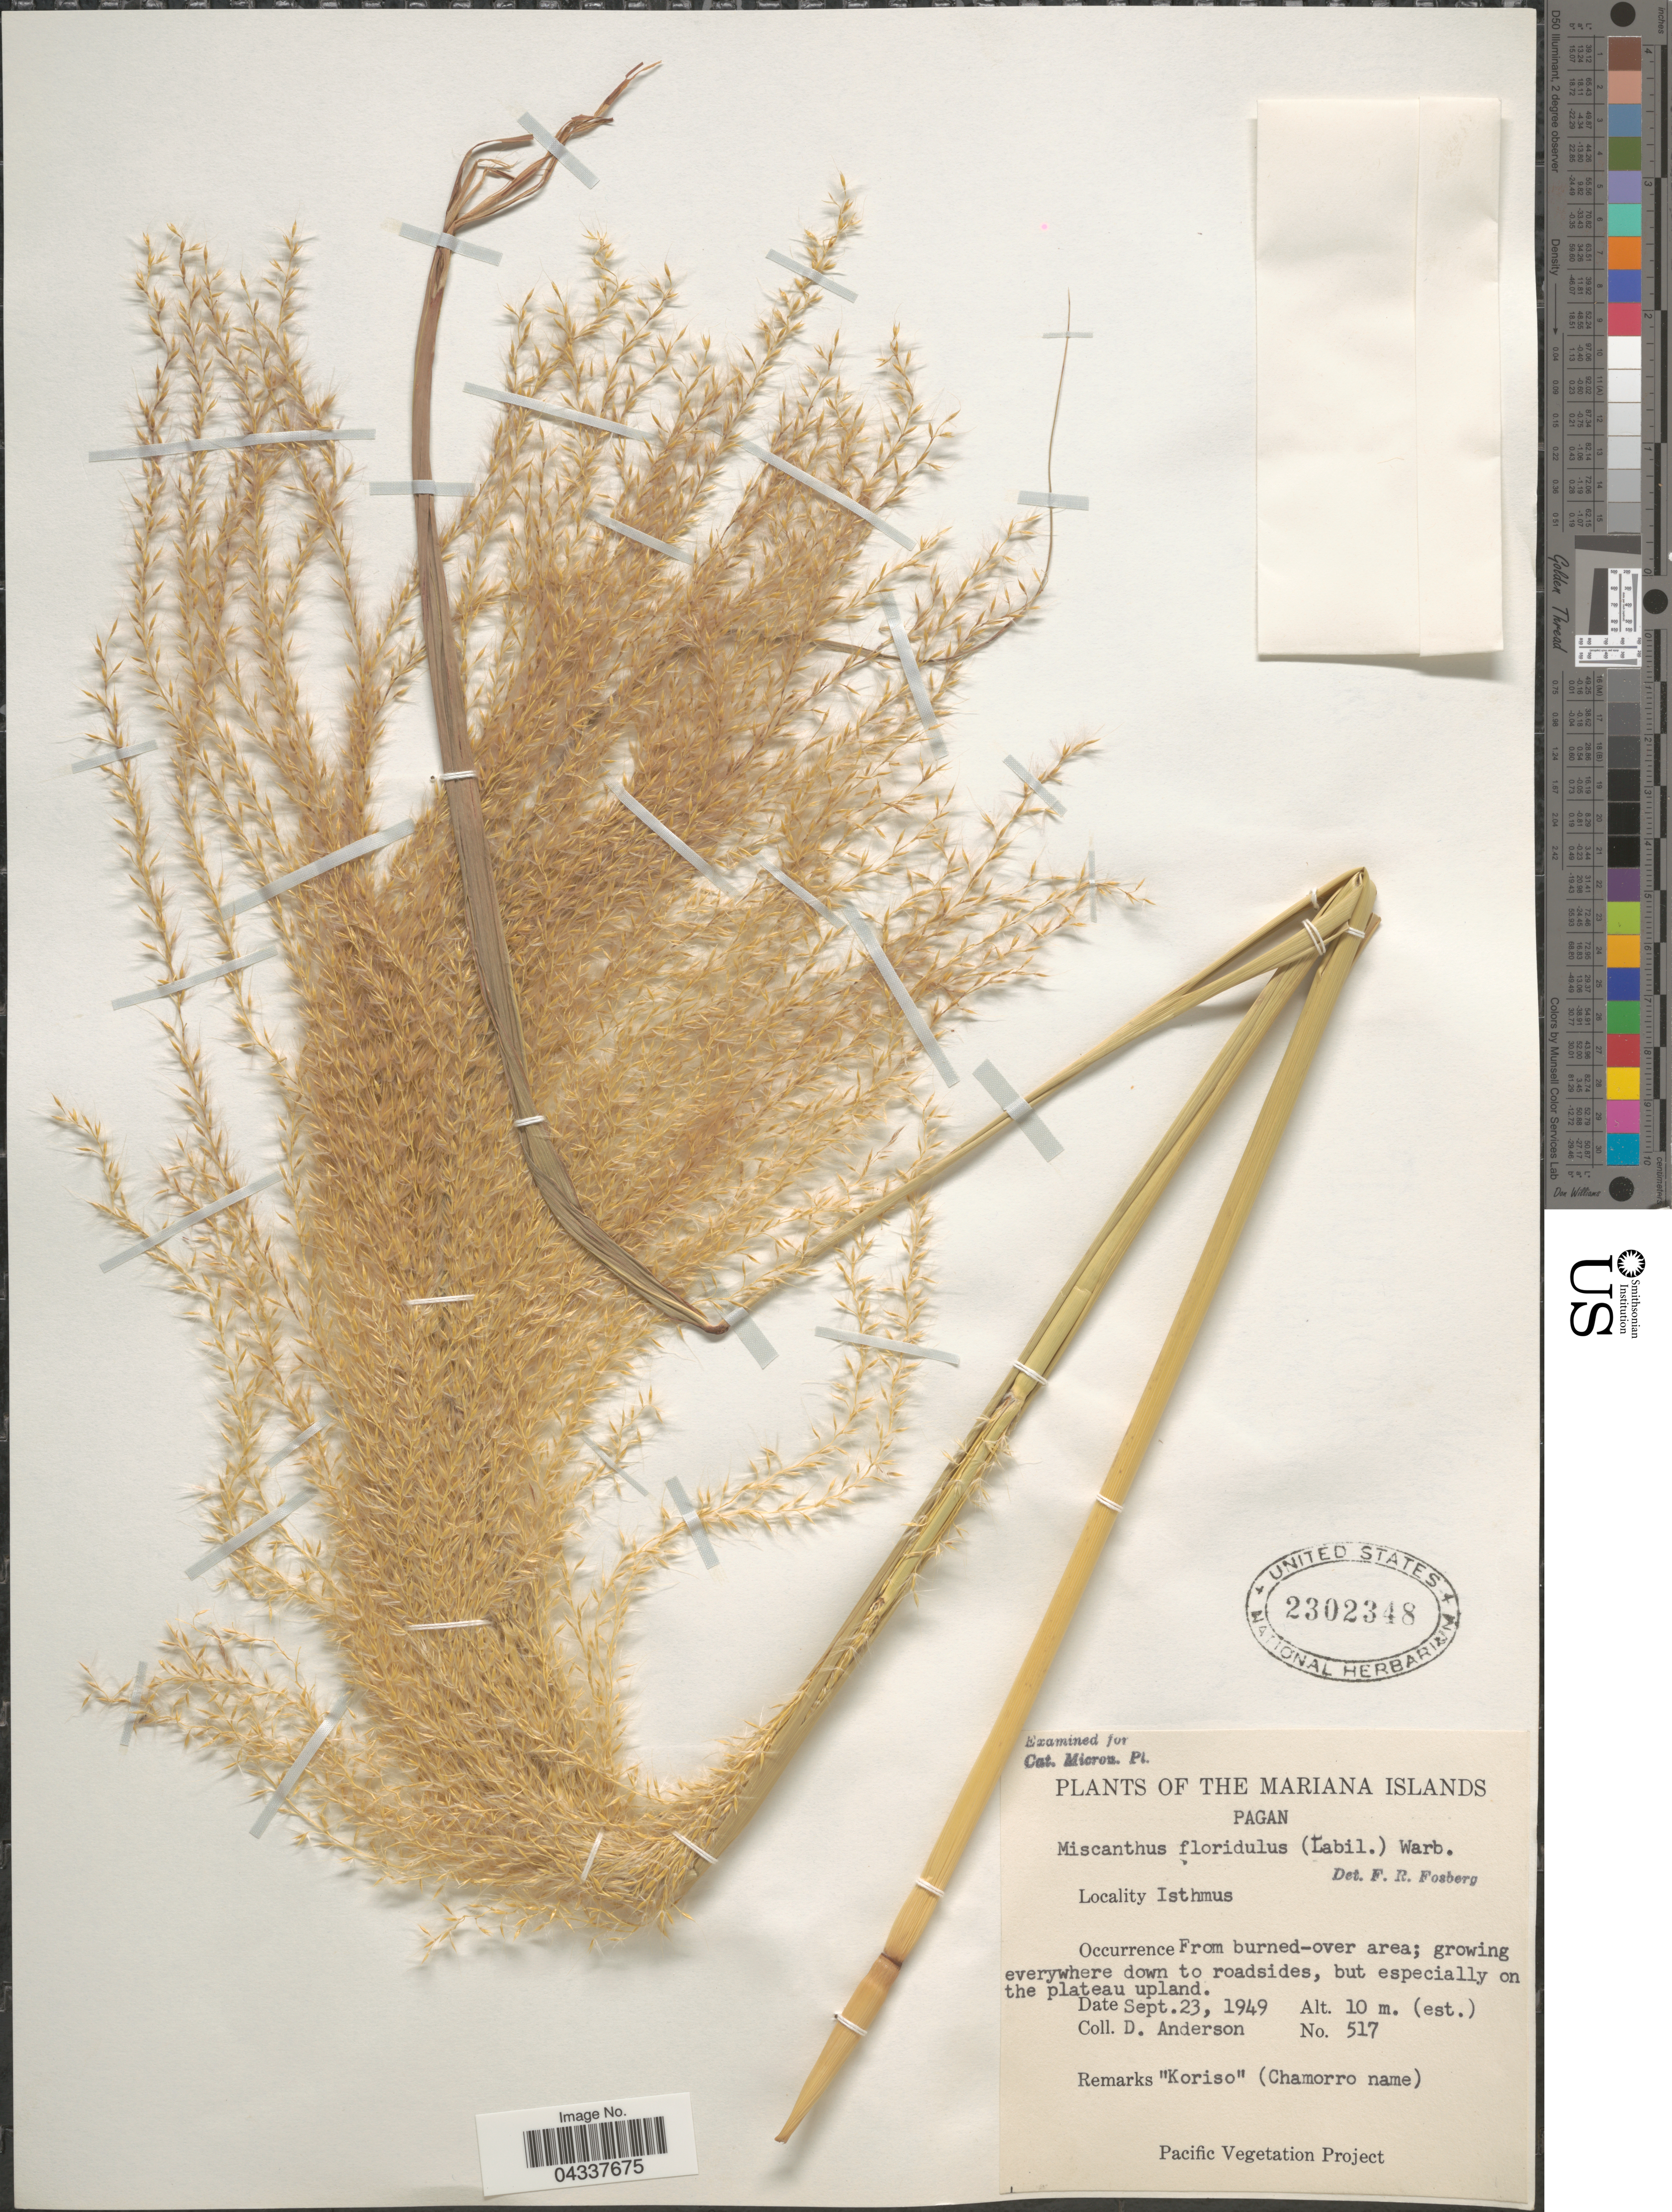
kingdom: Plantae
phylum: Tracheophyta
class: Liliopsida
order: Poales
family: Poaceae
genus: Miscanthus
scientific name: Miscanthus floridulus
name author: (Labill.) Warb.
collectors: D. Anderson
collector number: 517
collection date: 1949-09-23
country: Northern Mariana Islands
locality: Mariana Islands. Pagan. Isthmus.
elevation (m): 10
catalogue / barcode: US 2302348